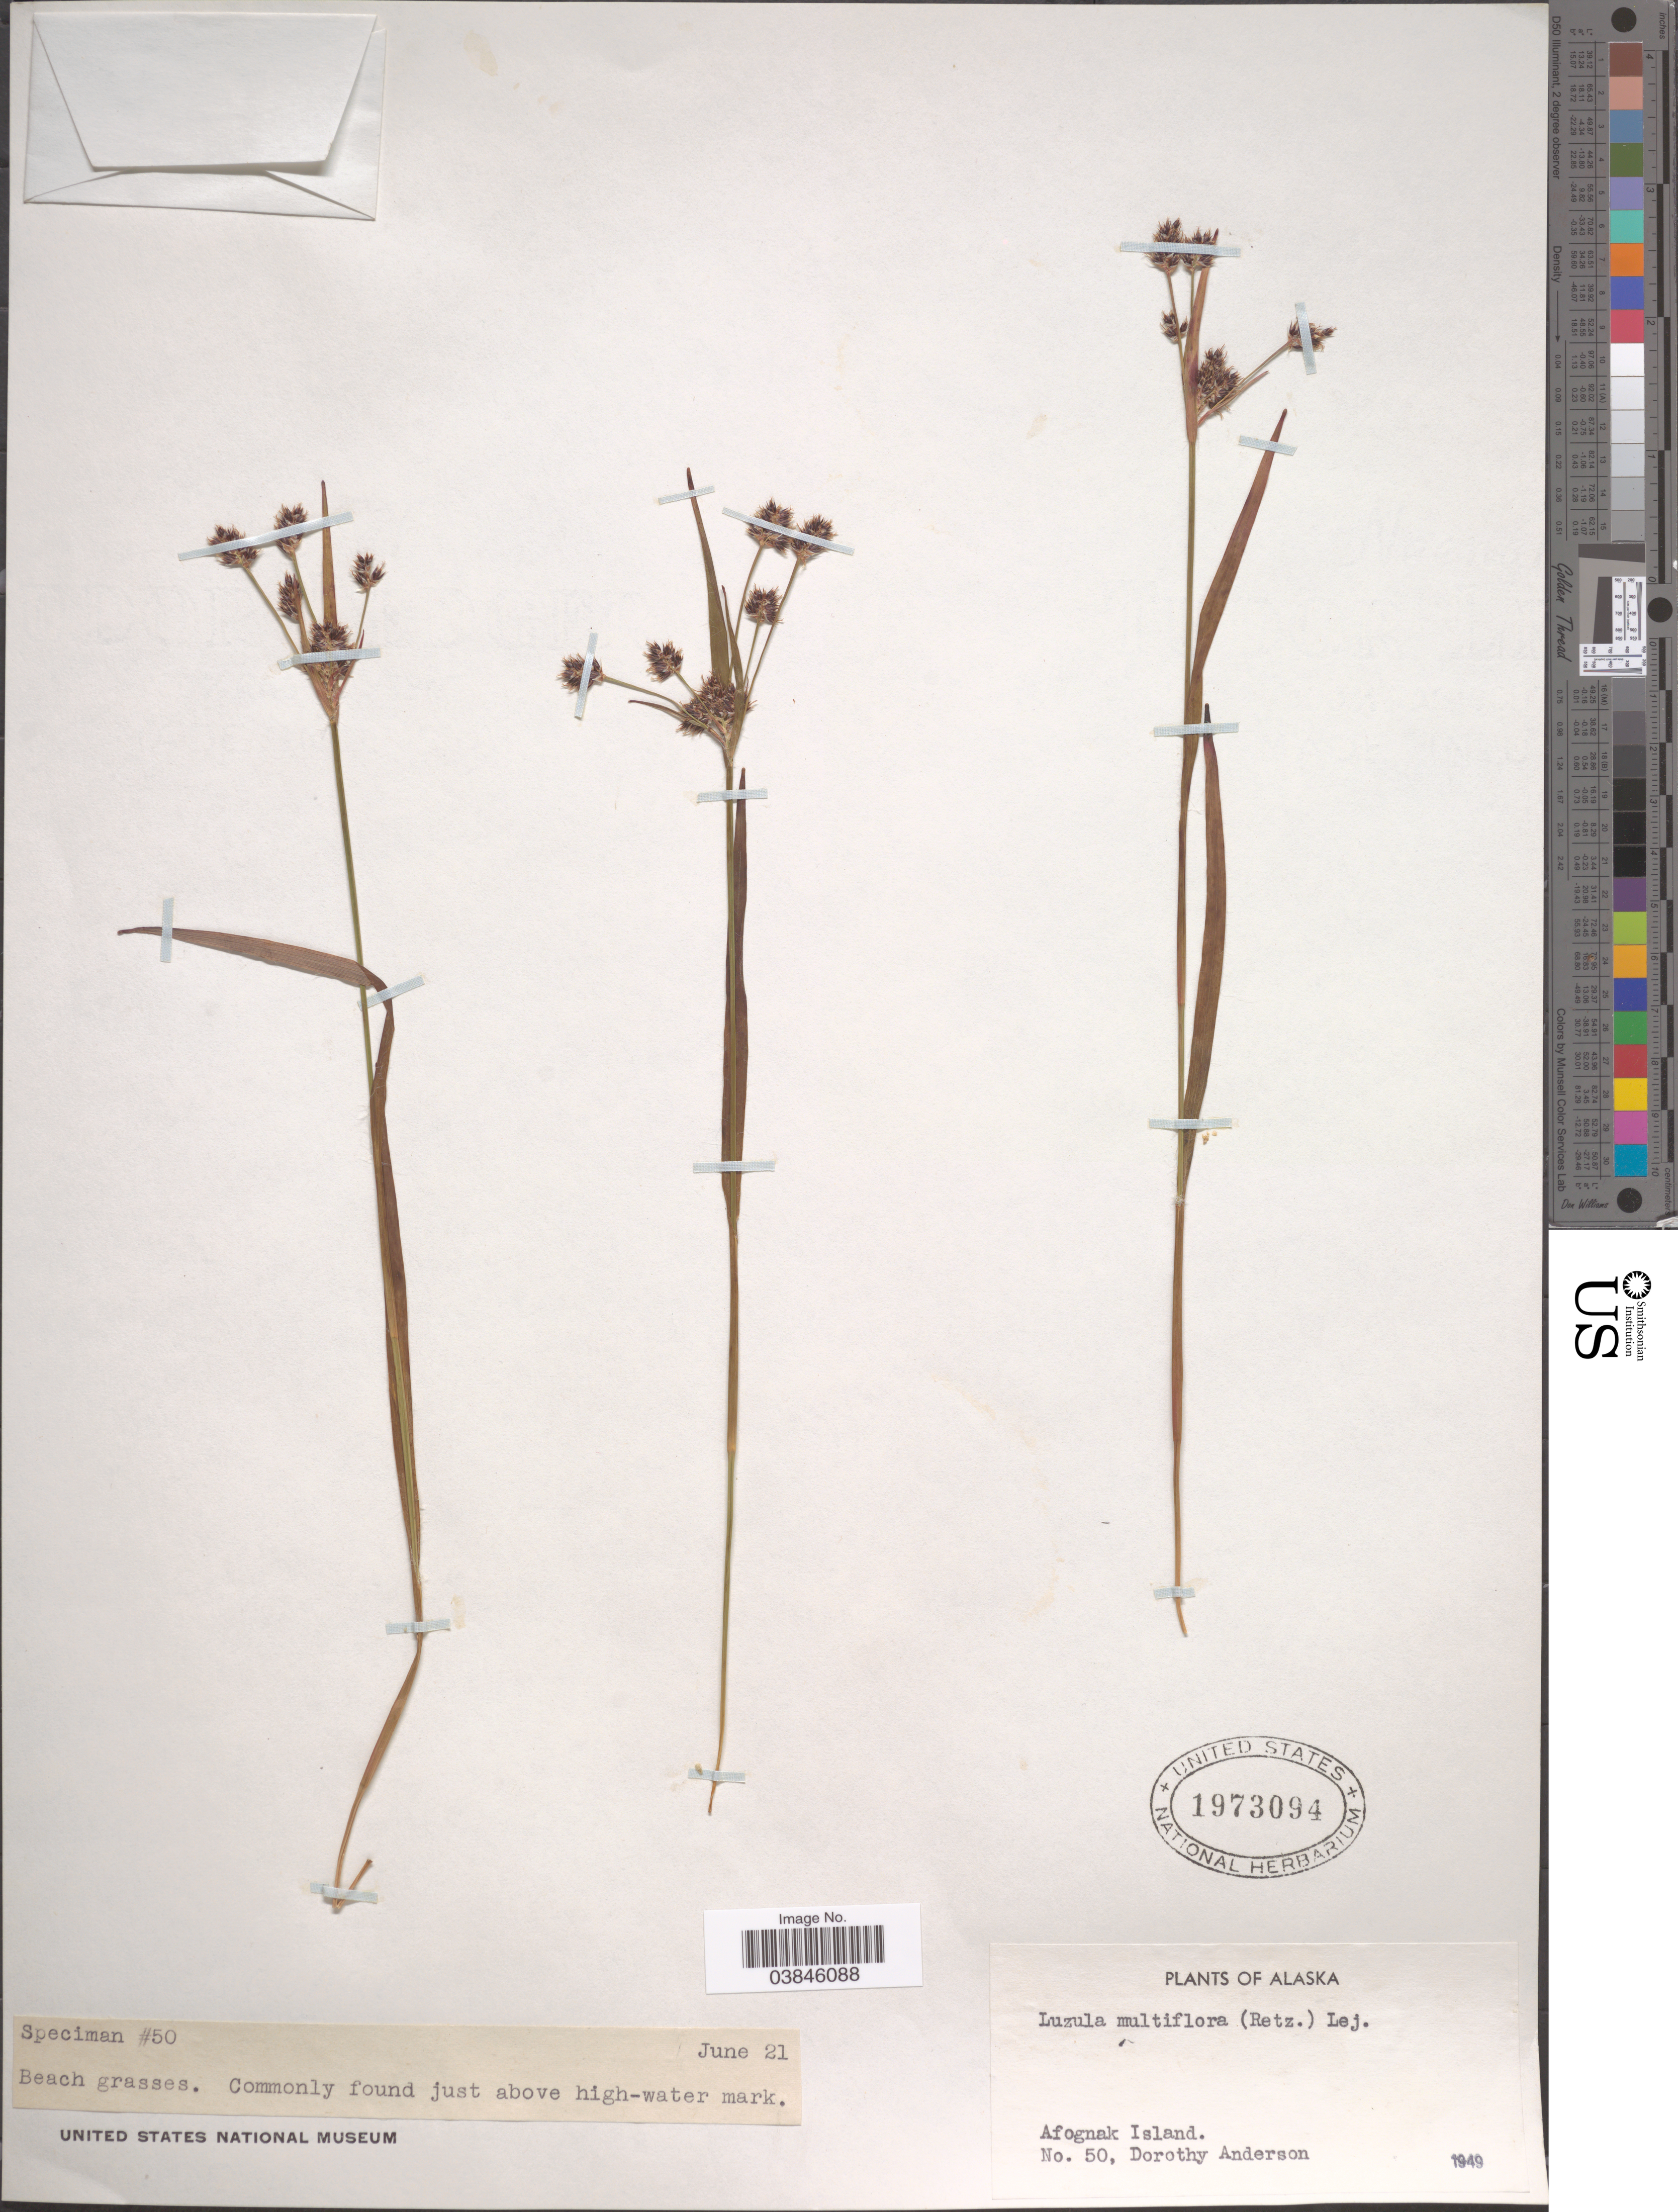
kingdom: Plantae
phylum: Tracheophyta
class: Liliopsida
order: Poales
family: Juncaceae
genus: Luzula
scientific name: Luzula multiflora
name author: (Ehrh.) Lej.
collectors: D. Anderson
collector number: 50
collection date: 1949-06-21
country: United States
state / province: Alaska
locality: Afognak Island.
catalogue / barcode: US 1973094